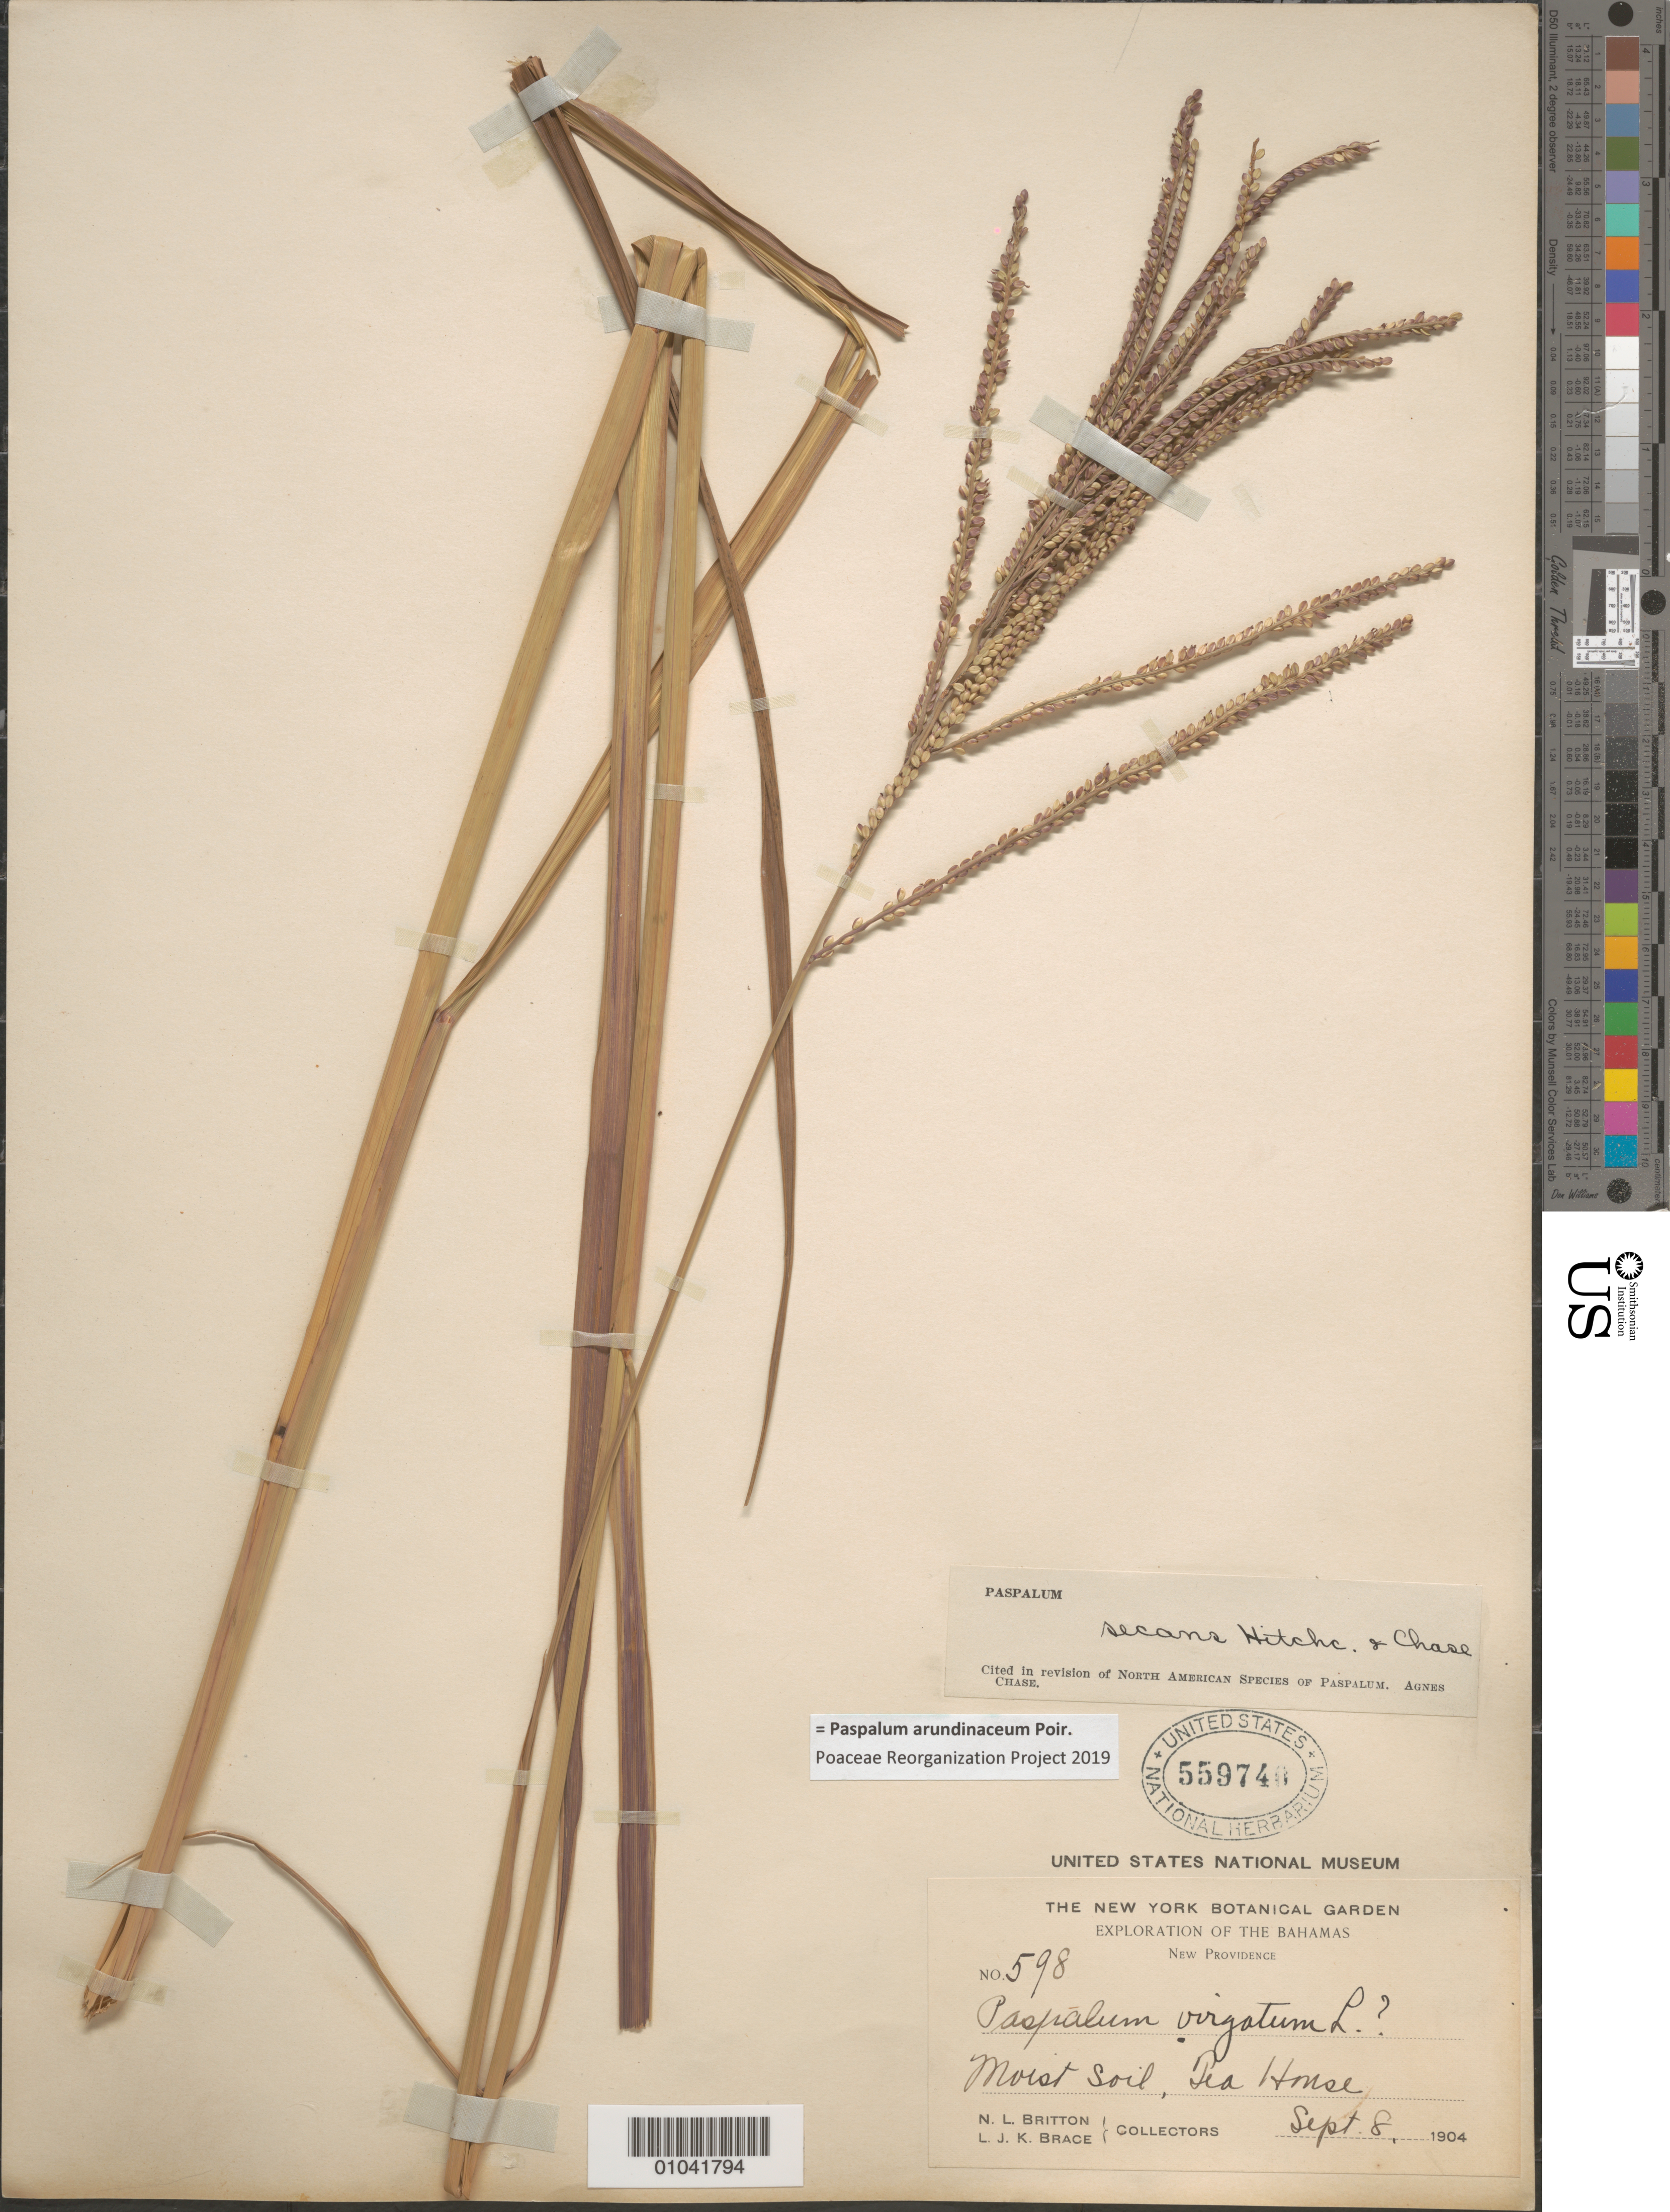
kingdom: Plantae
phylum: Tracheophyta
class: Liliopsida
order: Poales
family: Poaceae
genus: Paspalum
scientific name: Paspalum secans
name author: Hitchc. & Chase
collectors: N. Britton & L. J. K. Brace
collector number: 598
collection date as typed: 08 Sep 1904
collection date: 1904-09-08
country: Bahamas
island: New Providence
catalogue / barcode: US 559740